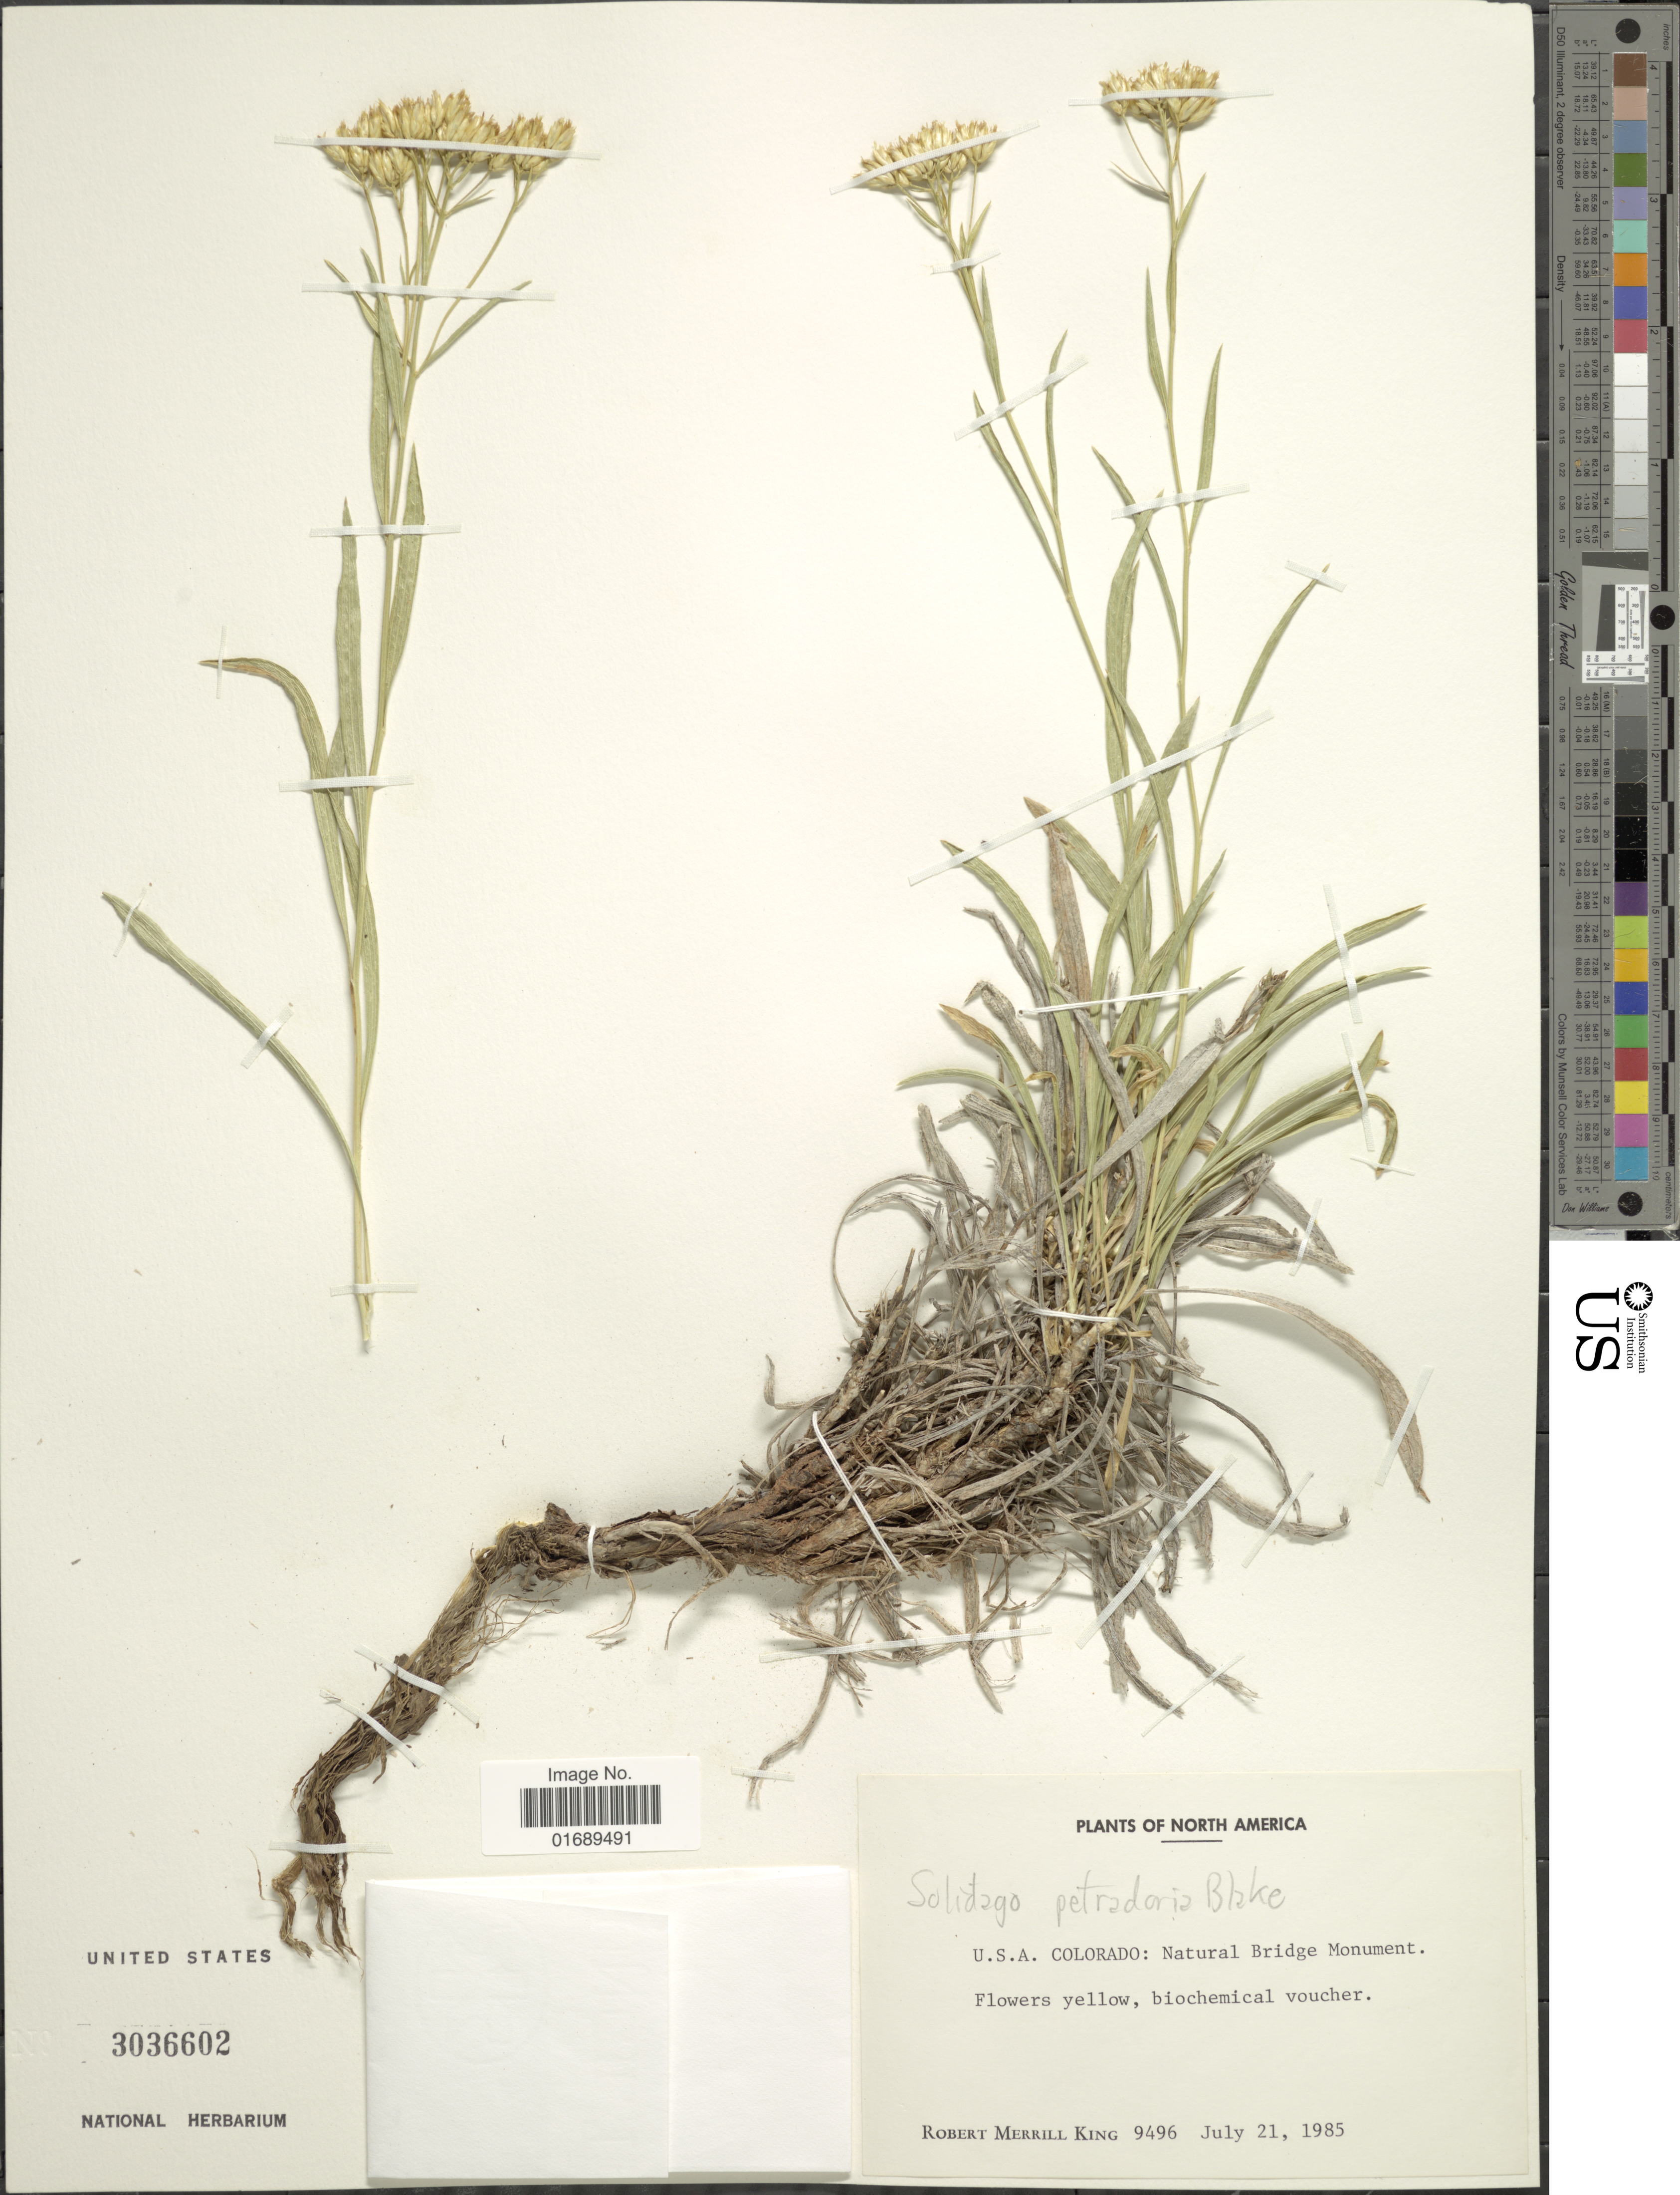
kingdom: Plantae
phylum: Tracheophyta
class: Magnoliopsida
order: Asterales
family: Asteraceae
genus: Solidago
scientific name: Solidago petradoria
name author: S.F. Blake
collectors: R. M. King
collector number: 9496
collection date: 1985-07-21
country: United States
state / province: Colorado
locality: Natural Bridge Monument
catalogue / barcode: US 3036602